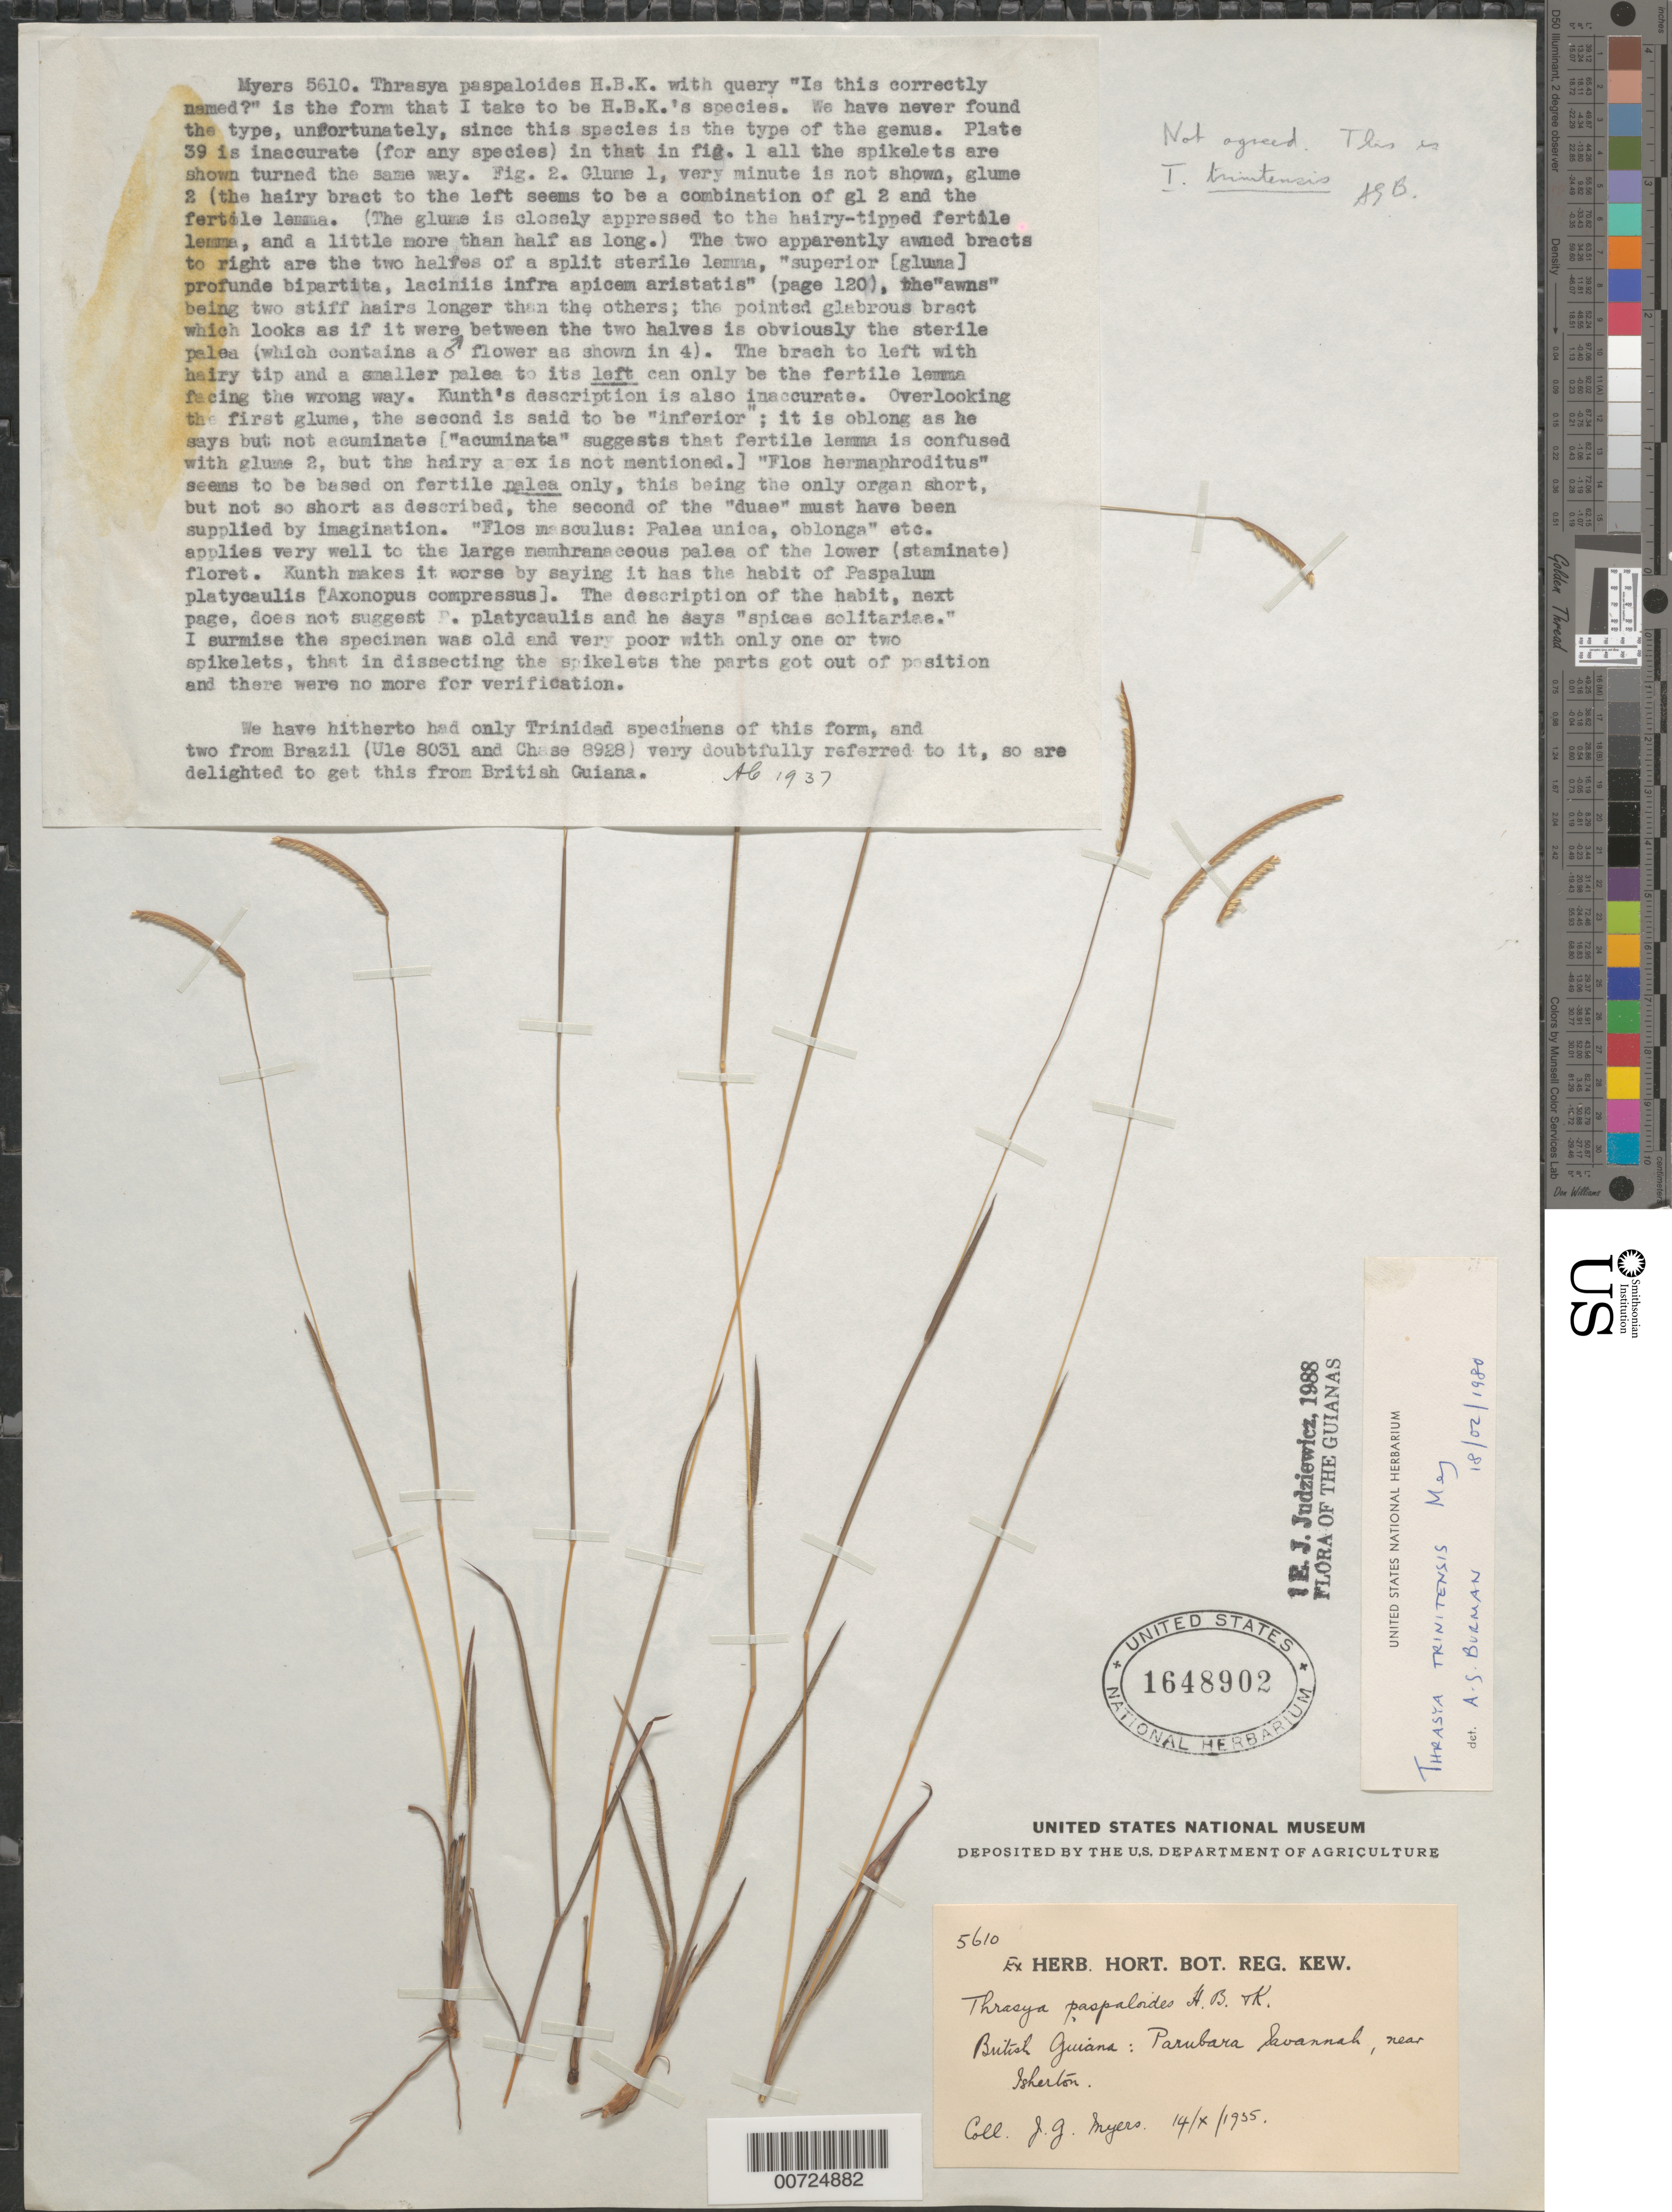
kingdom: Plantae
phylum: Tracheophyta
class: Liliopsida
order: Poales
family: Poaceae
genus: Thrasya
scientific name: Thrasya trinitensis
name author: Mez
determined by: Judziewicz, E. J.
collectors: J. Myers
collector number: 5610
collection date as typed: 14-Oct-55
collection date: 1955-10-14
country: Guyana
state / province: U. Takutu-U. Essequibo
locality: Parabara Savanna, near Isherton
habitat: Savannas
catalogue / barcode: US 1648902